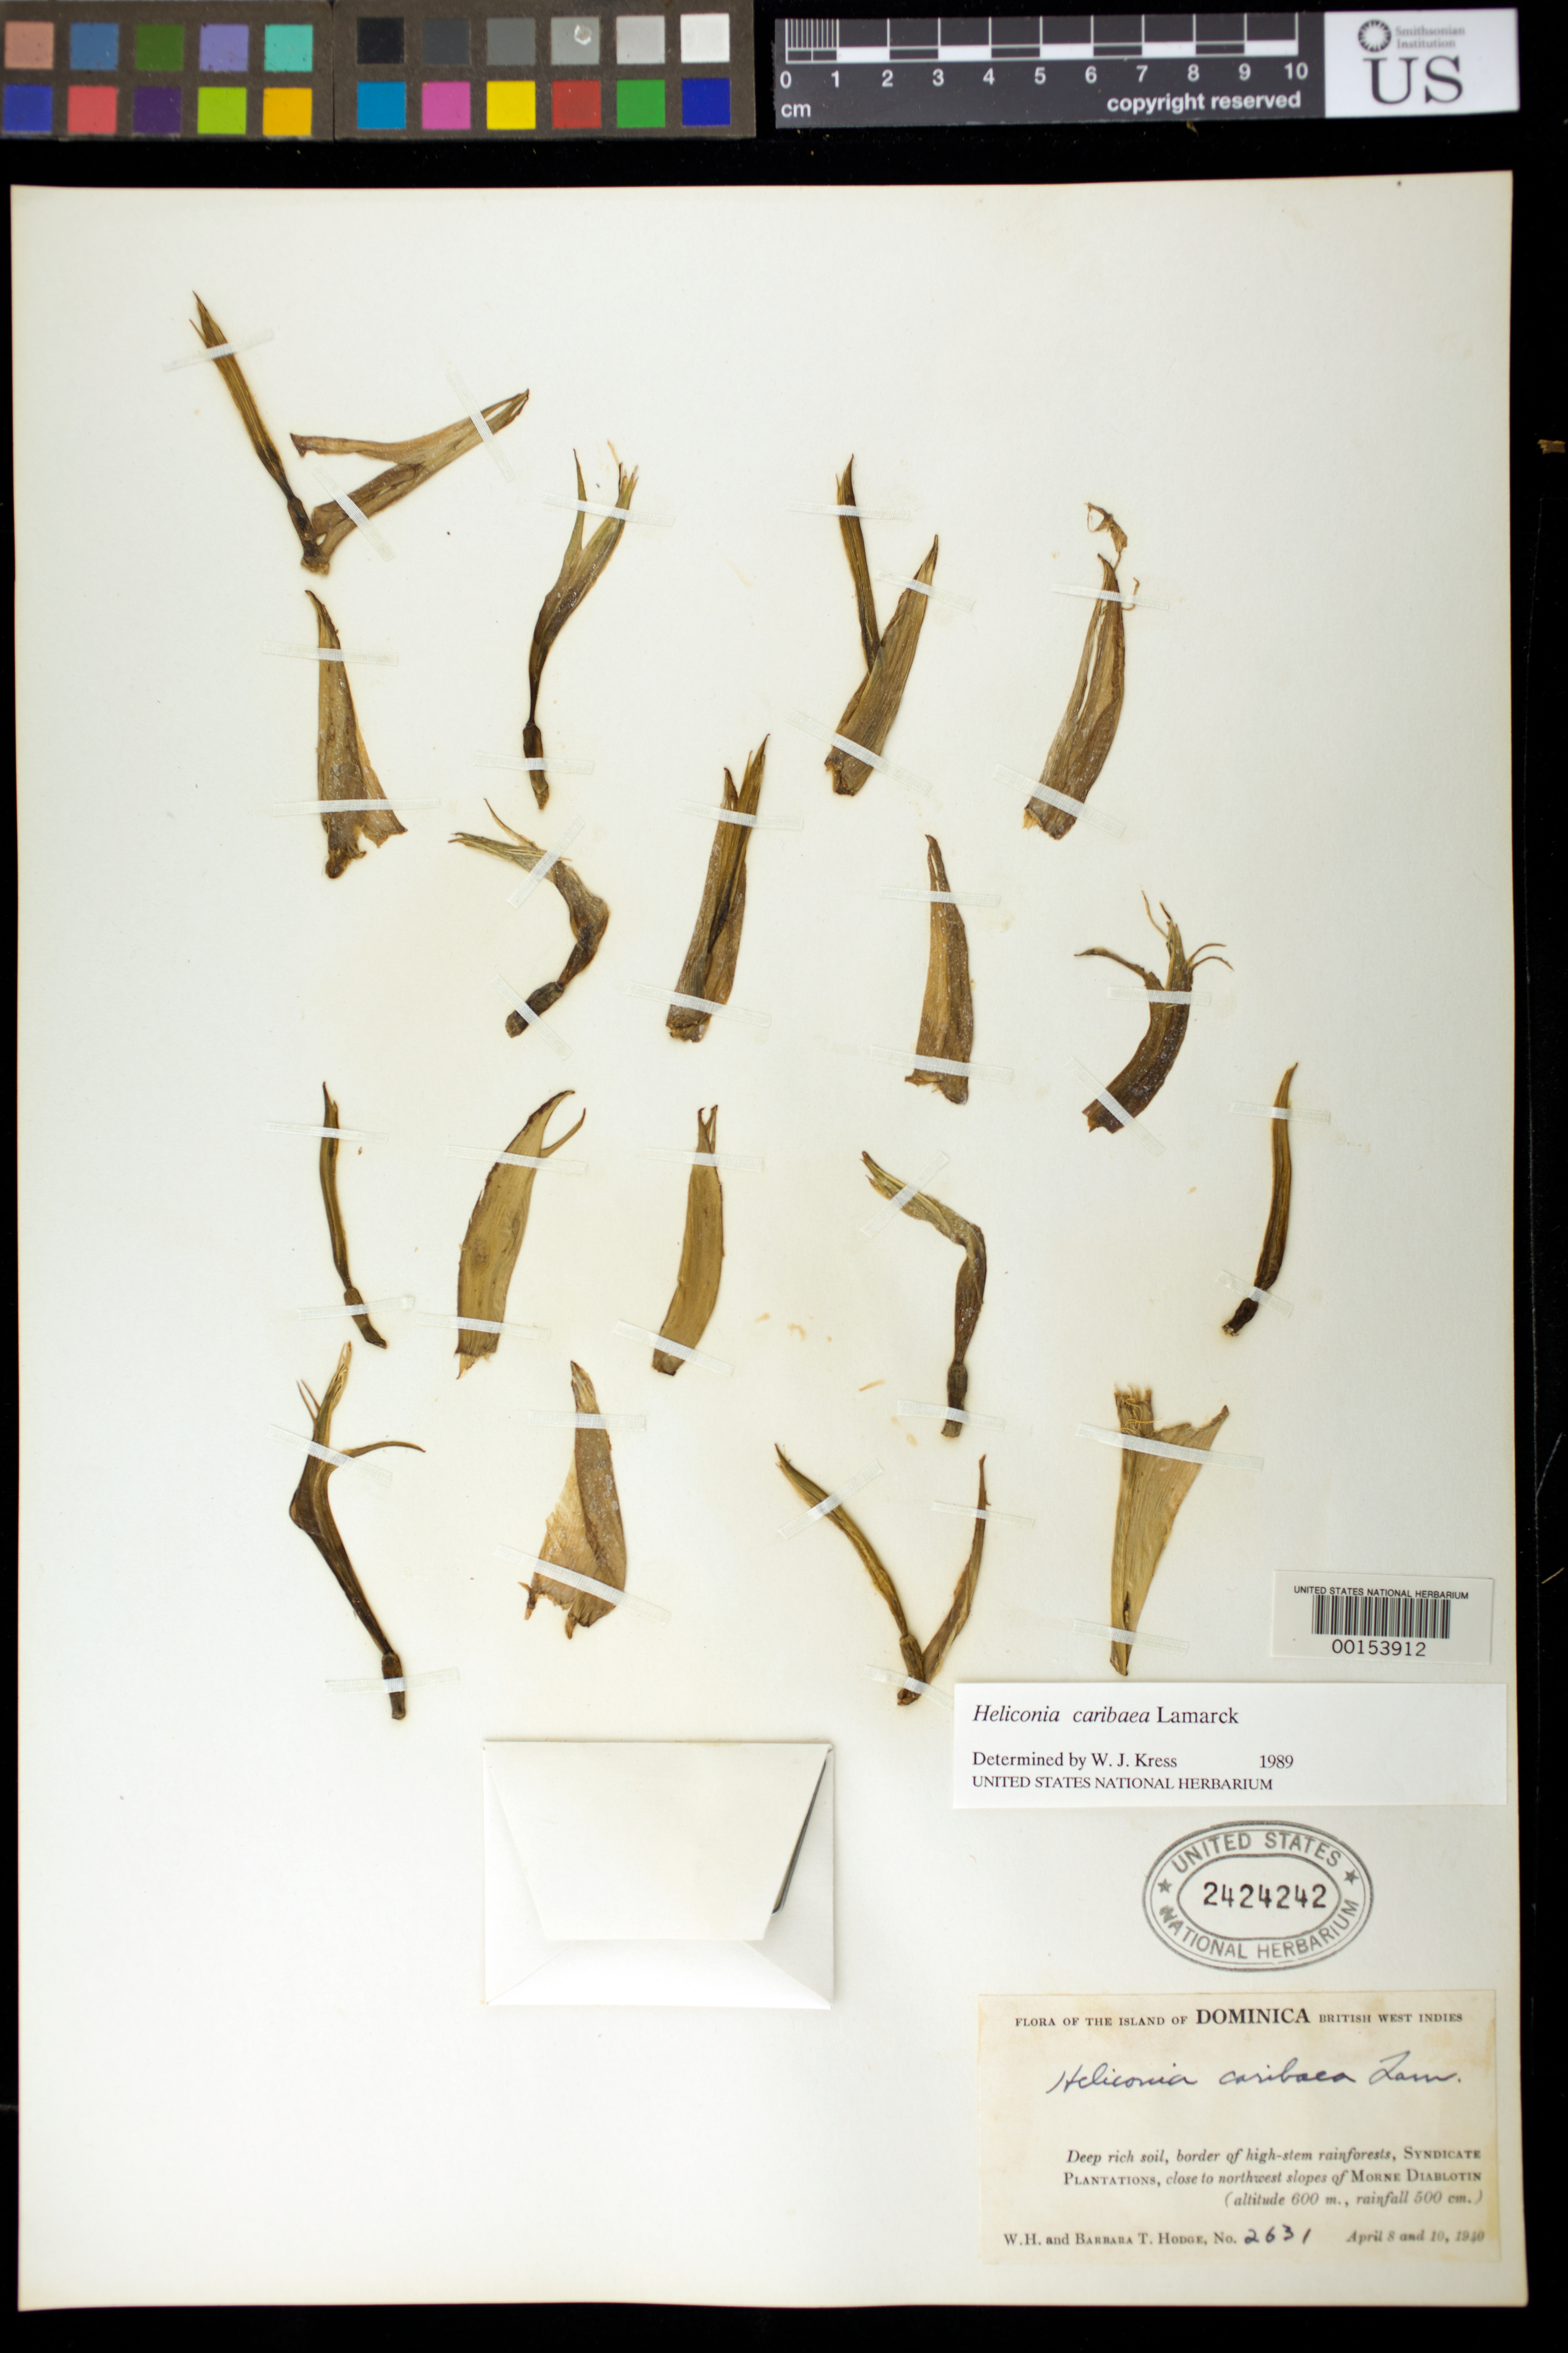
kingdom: Plantae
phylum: Tracheophyta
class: Liliopsida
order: Zingiberales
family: Heliconiaceae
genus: Heliconia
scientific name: Heliconia caribaea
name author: Lam.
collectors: W. Hodge & B. Hodge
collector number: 2631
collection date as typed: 08 Apr 1940 and 10 Apr 1940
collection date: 1940-04-08,1940-04-10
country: Dominica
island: Dominica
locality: Syndicate plantations, nw slopes of morne diablotin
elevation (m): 600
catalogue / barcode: US 2424242